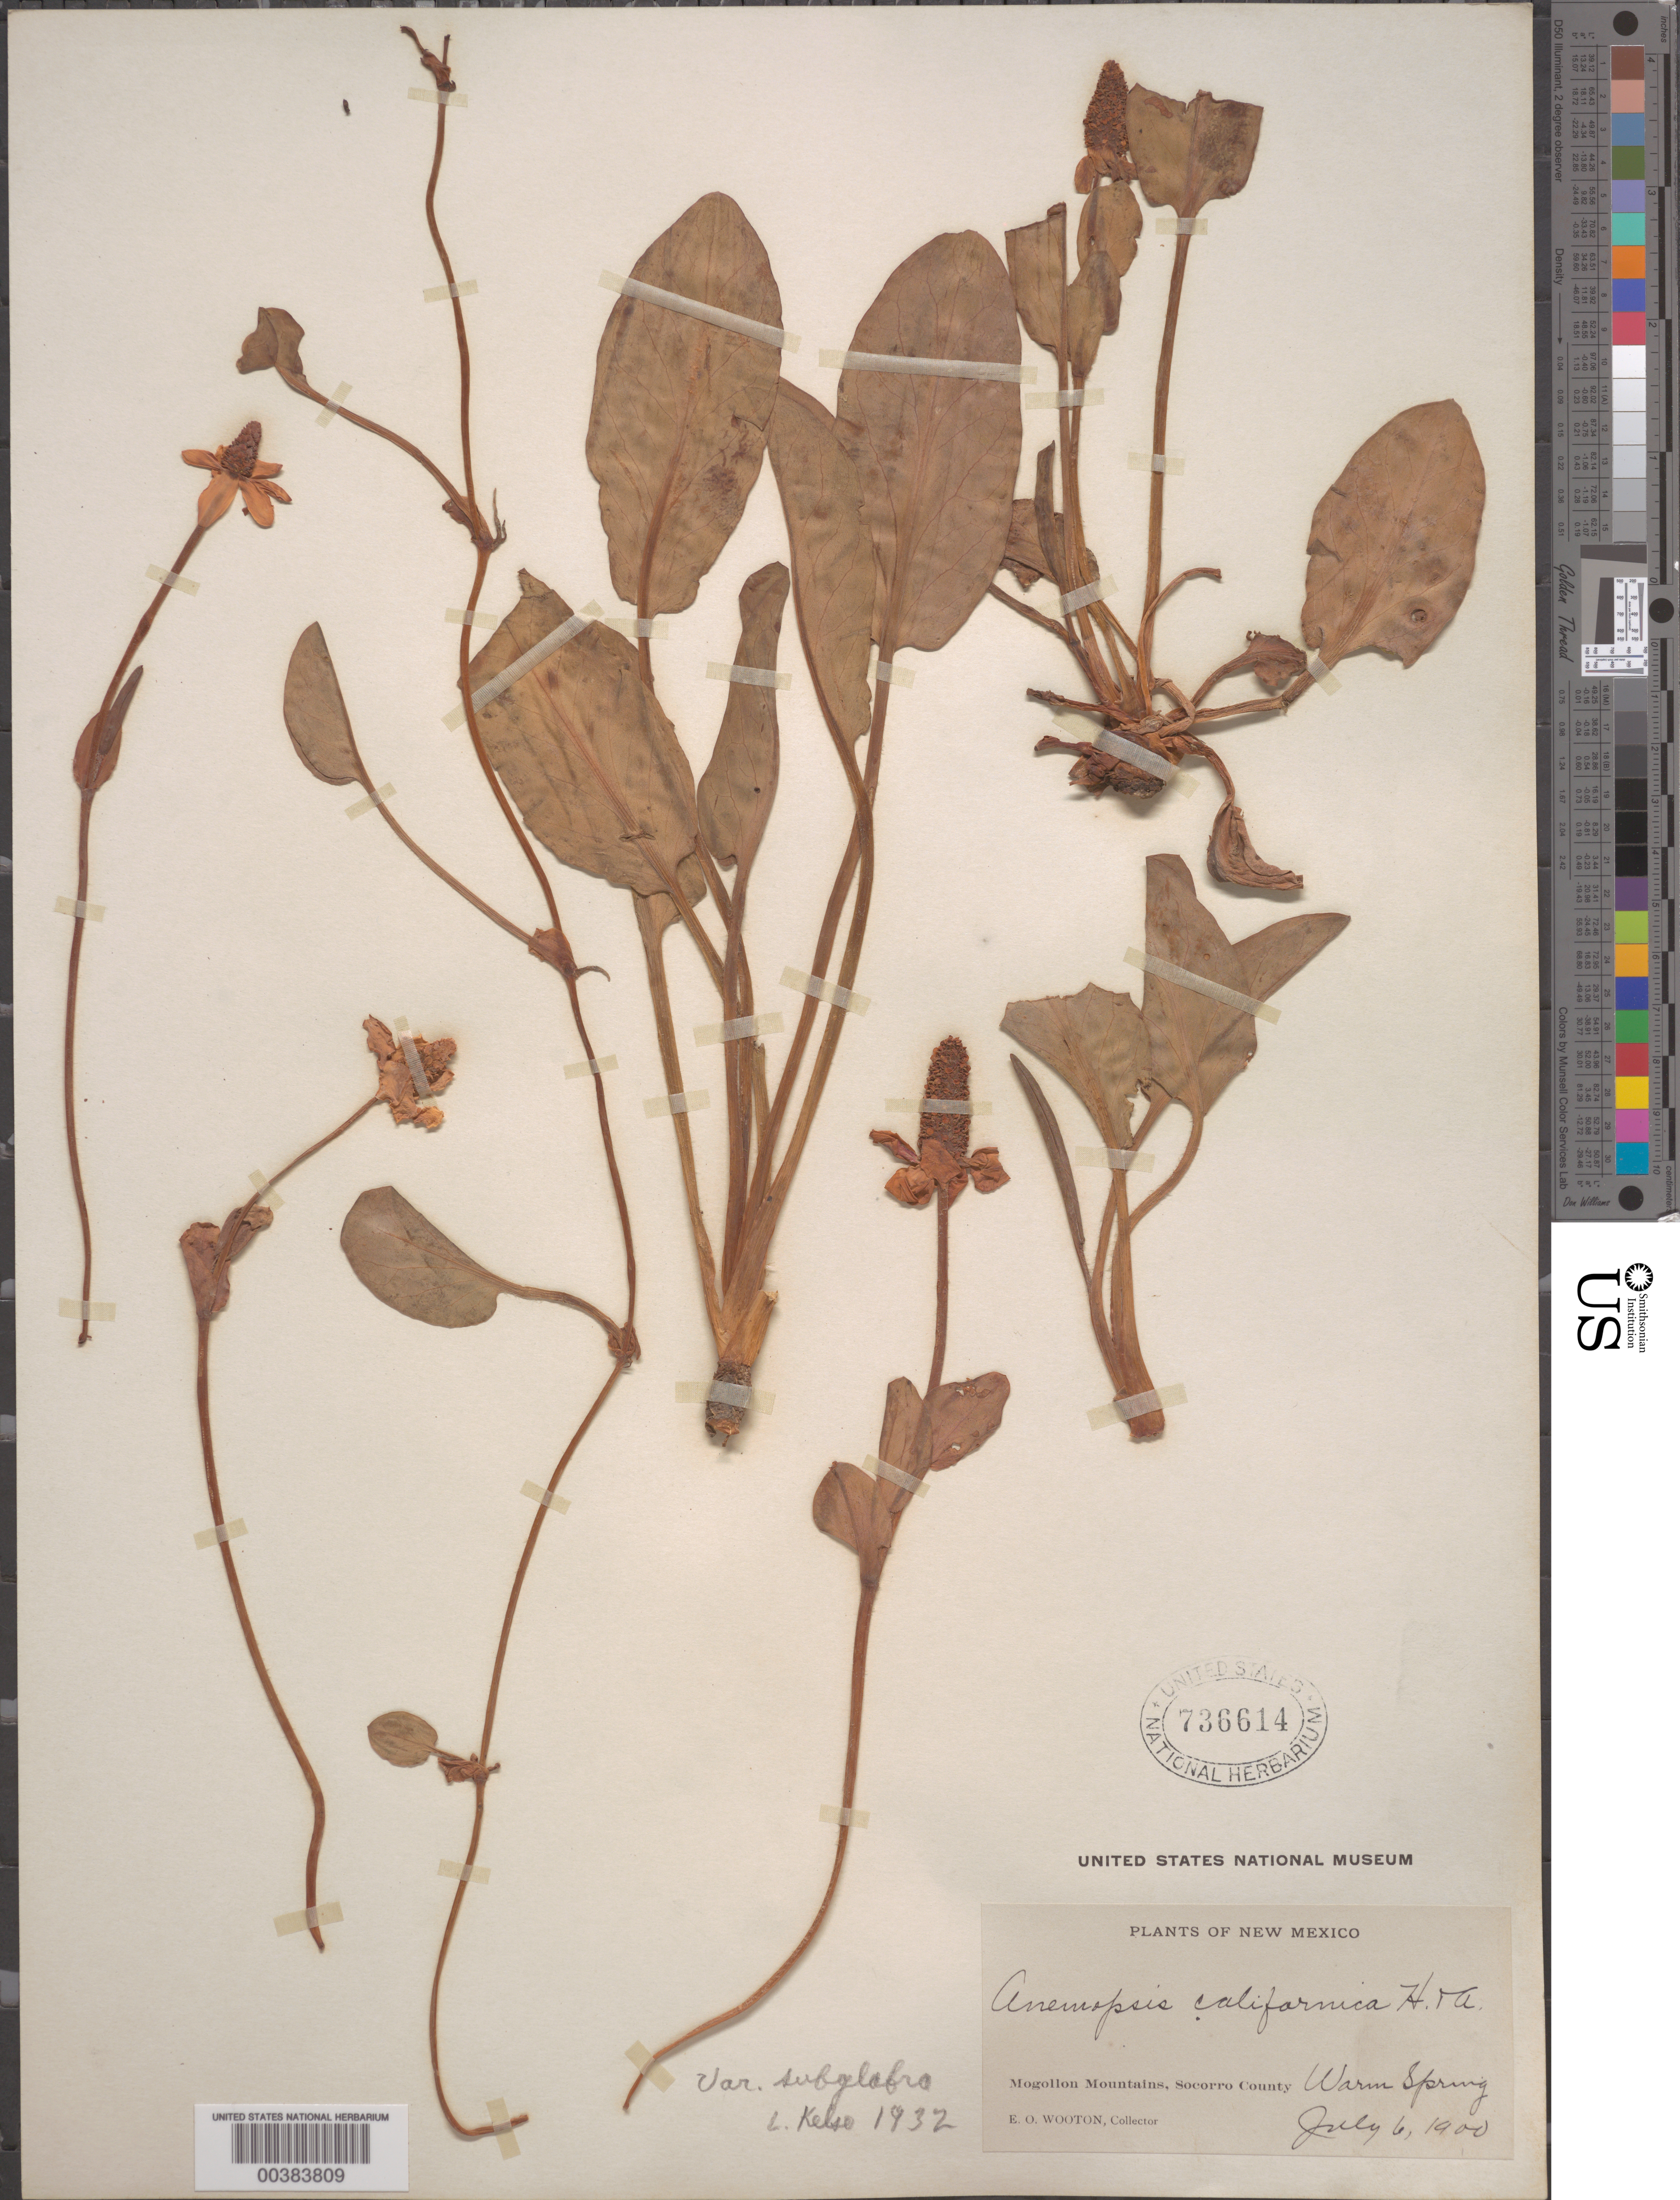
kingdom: Plantae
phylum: Tracheophyta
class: Magnoliopsida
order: Piperales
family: Saururaceae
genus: Anemopsis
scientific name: Anemopsis californica var. subglabra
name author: Kelso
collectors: E. O. Wooton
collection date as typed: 06 Jul 1900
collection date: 1900-07-06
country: United States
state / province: New Mexico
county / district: Socorro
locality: Mogollon mts., warm spring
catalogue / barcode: US 736614